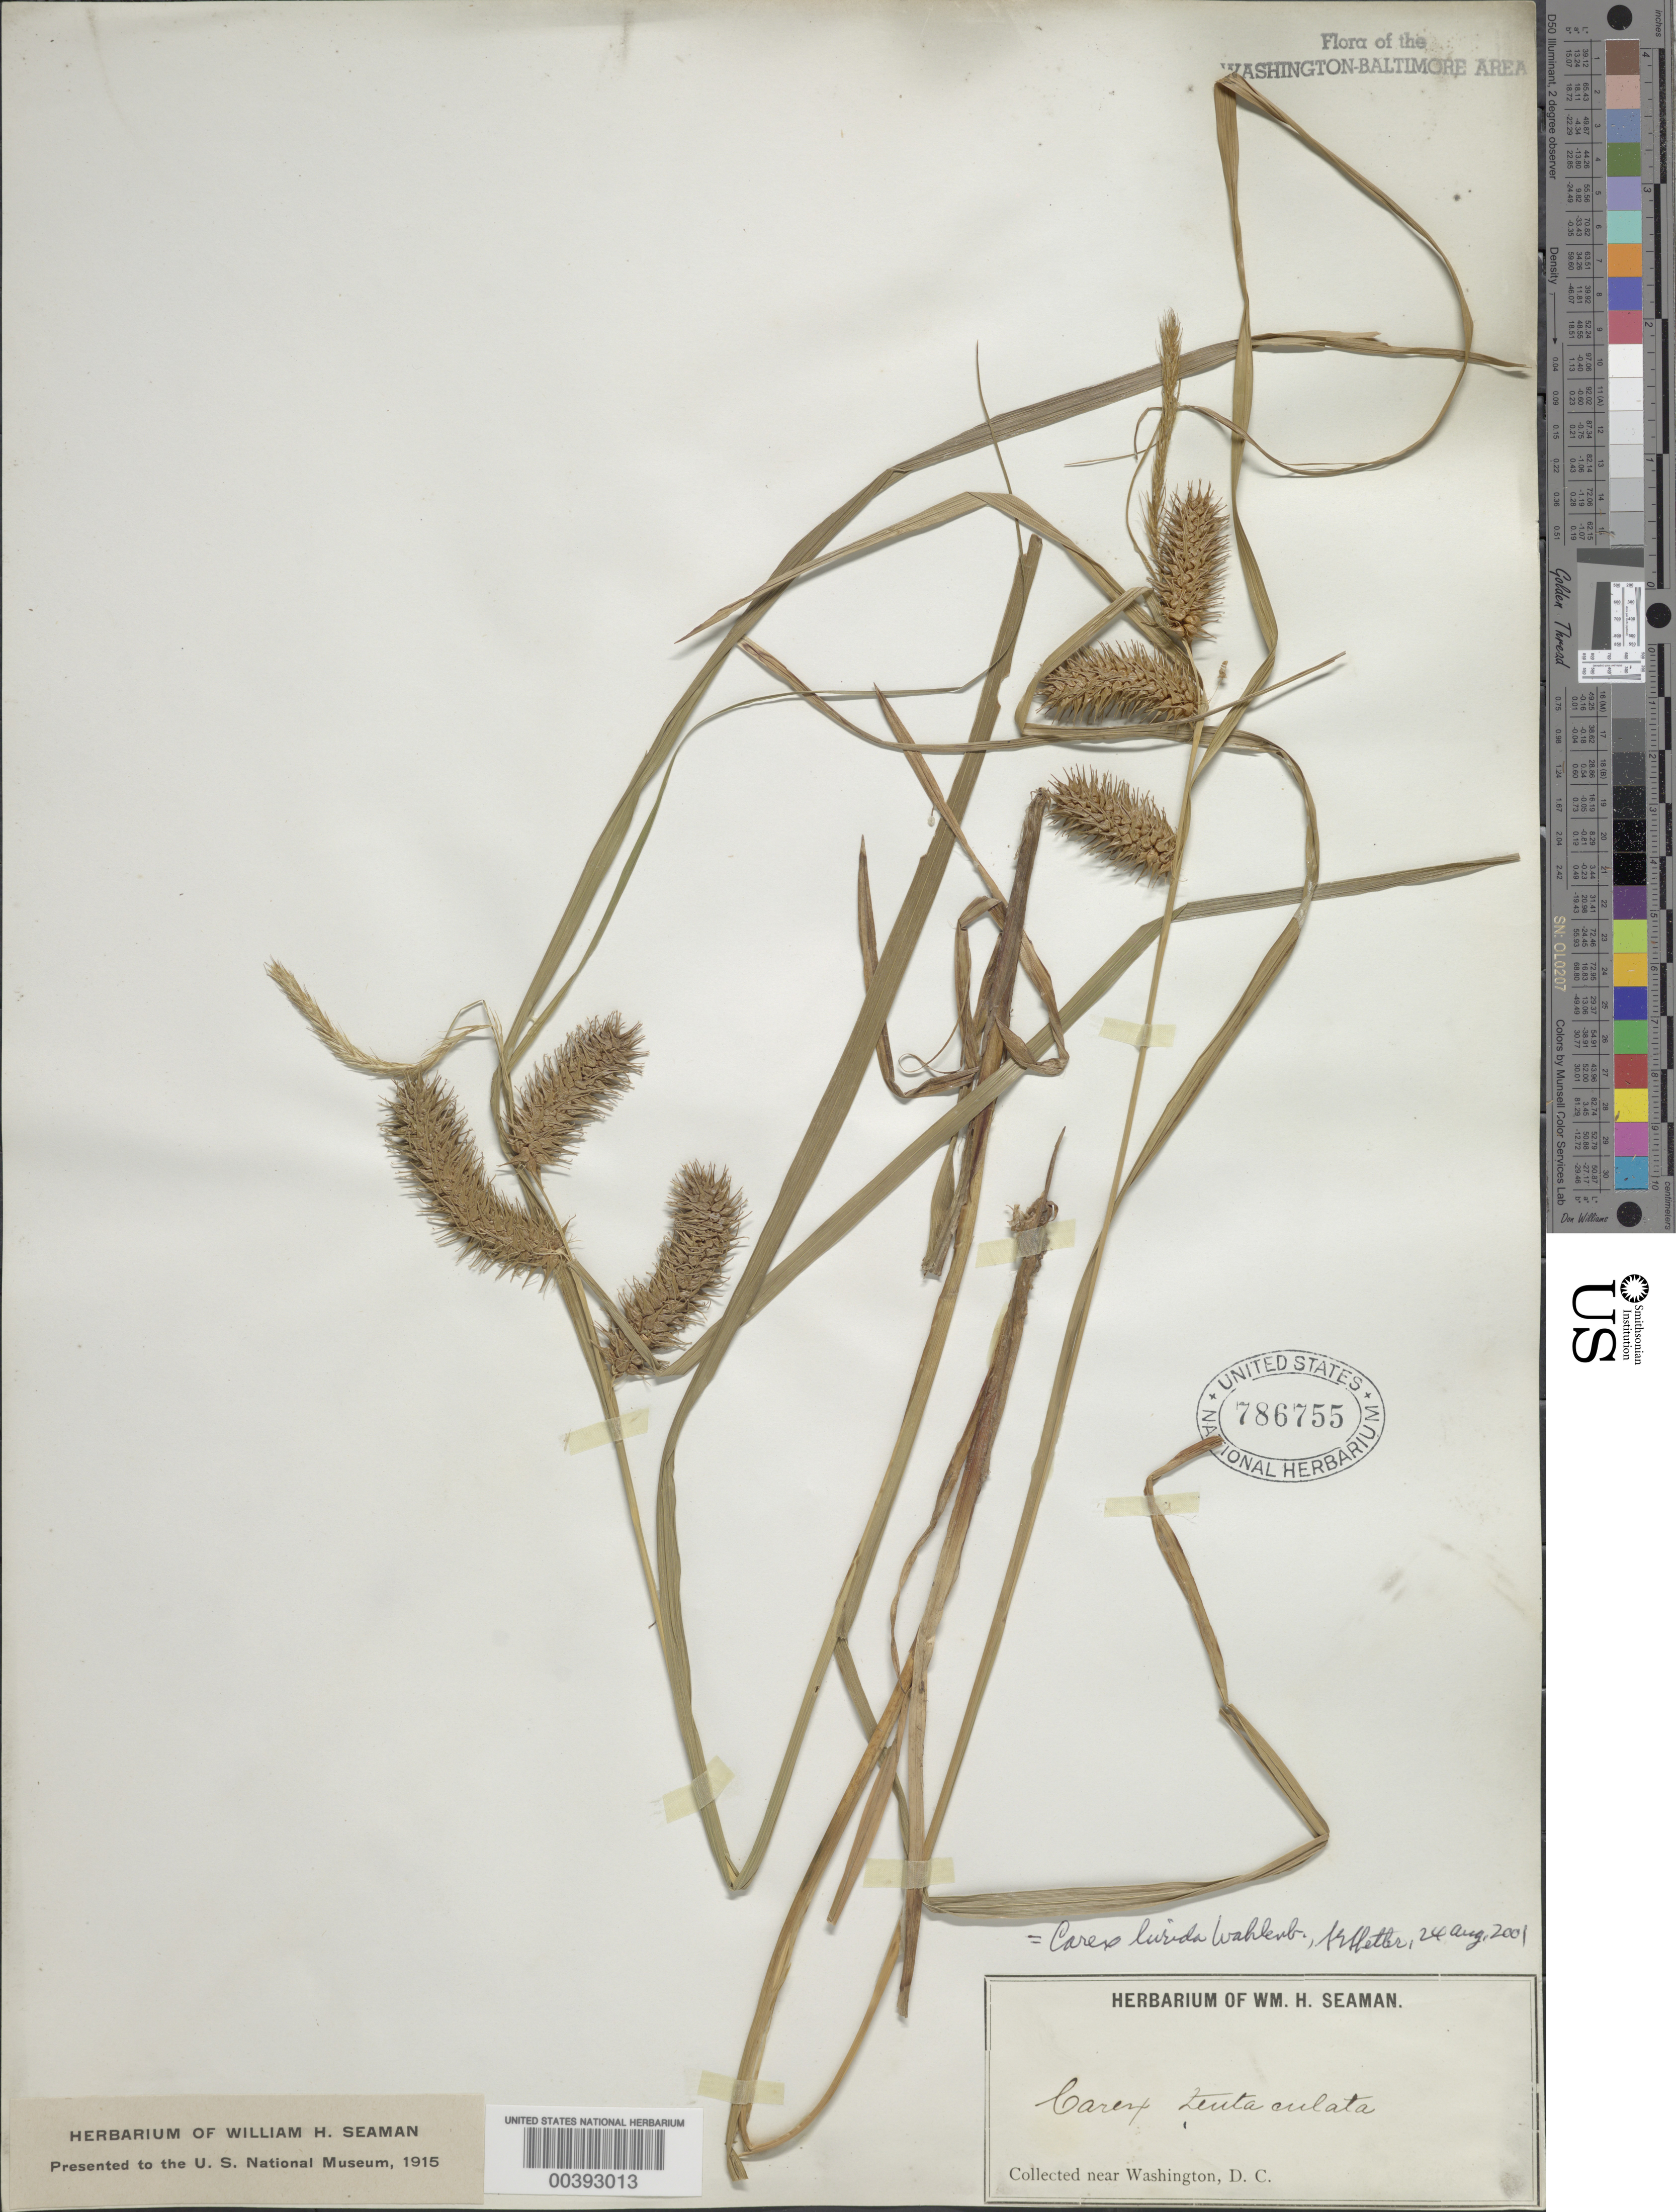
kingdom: Plantae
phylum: Tracheophyta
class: Liliopsida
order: Poales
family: Cyperaceae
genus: Carex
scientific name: Carex lurida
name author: Wahlenb.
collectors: W. Seaman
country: United States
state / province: District of Columbia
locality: Washington DC Area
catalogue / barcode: US 786755